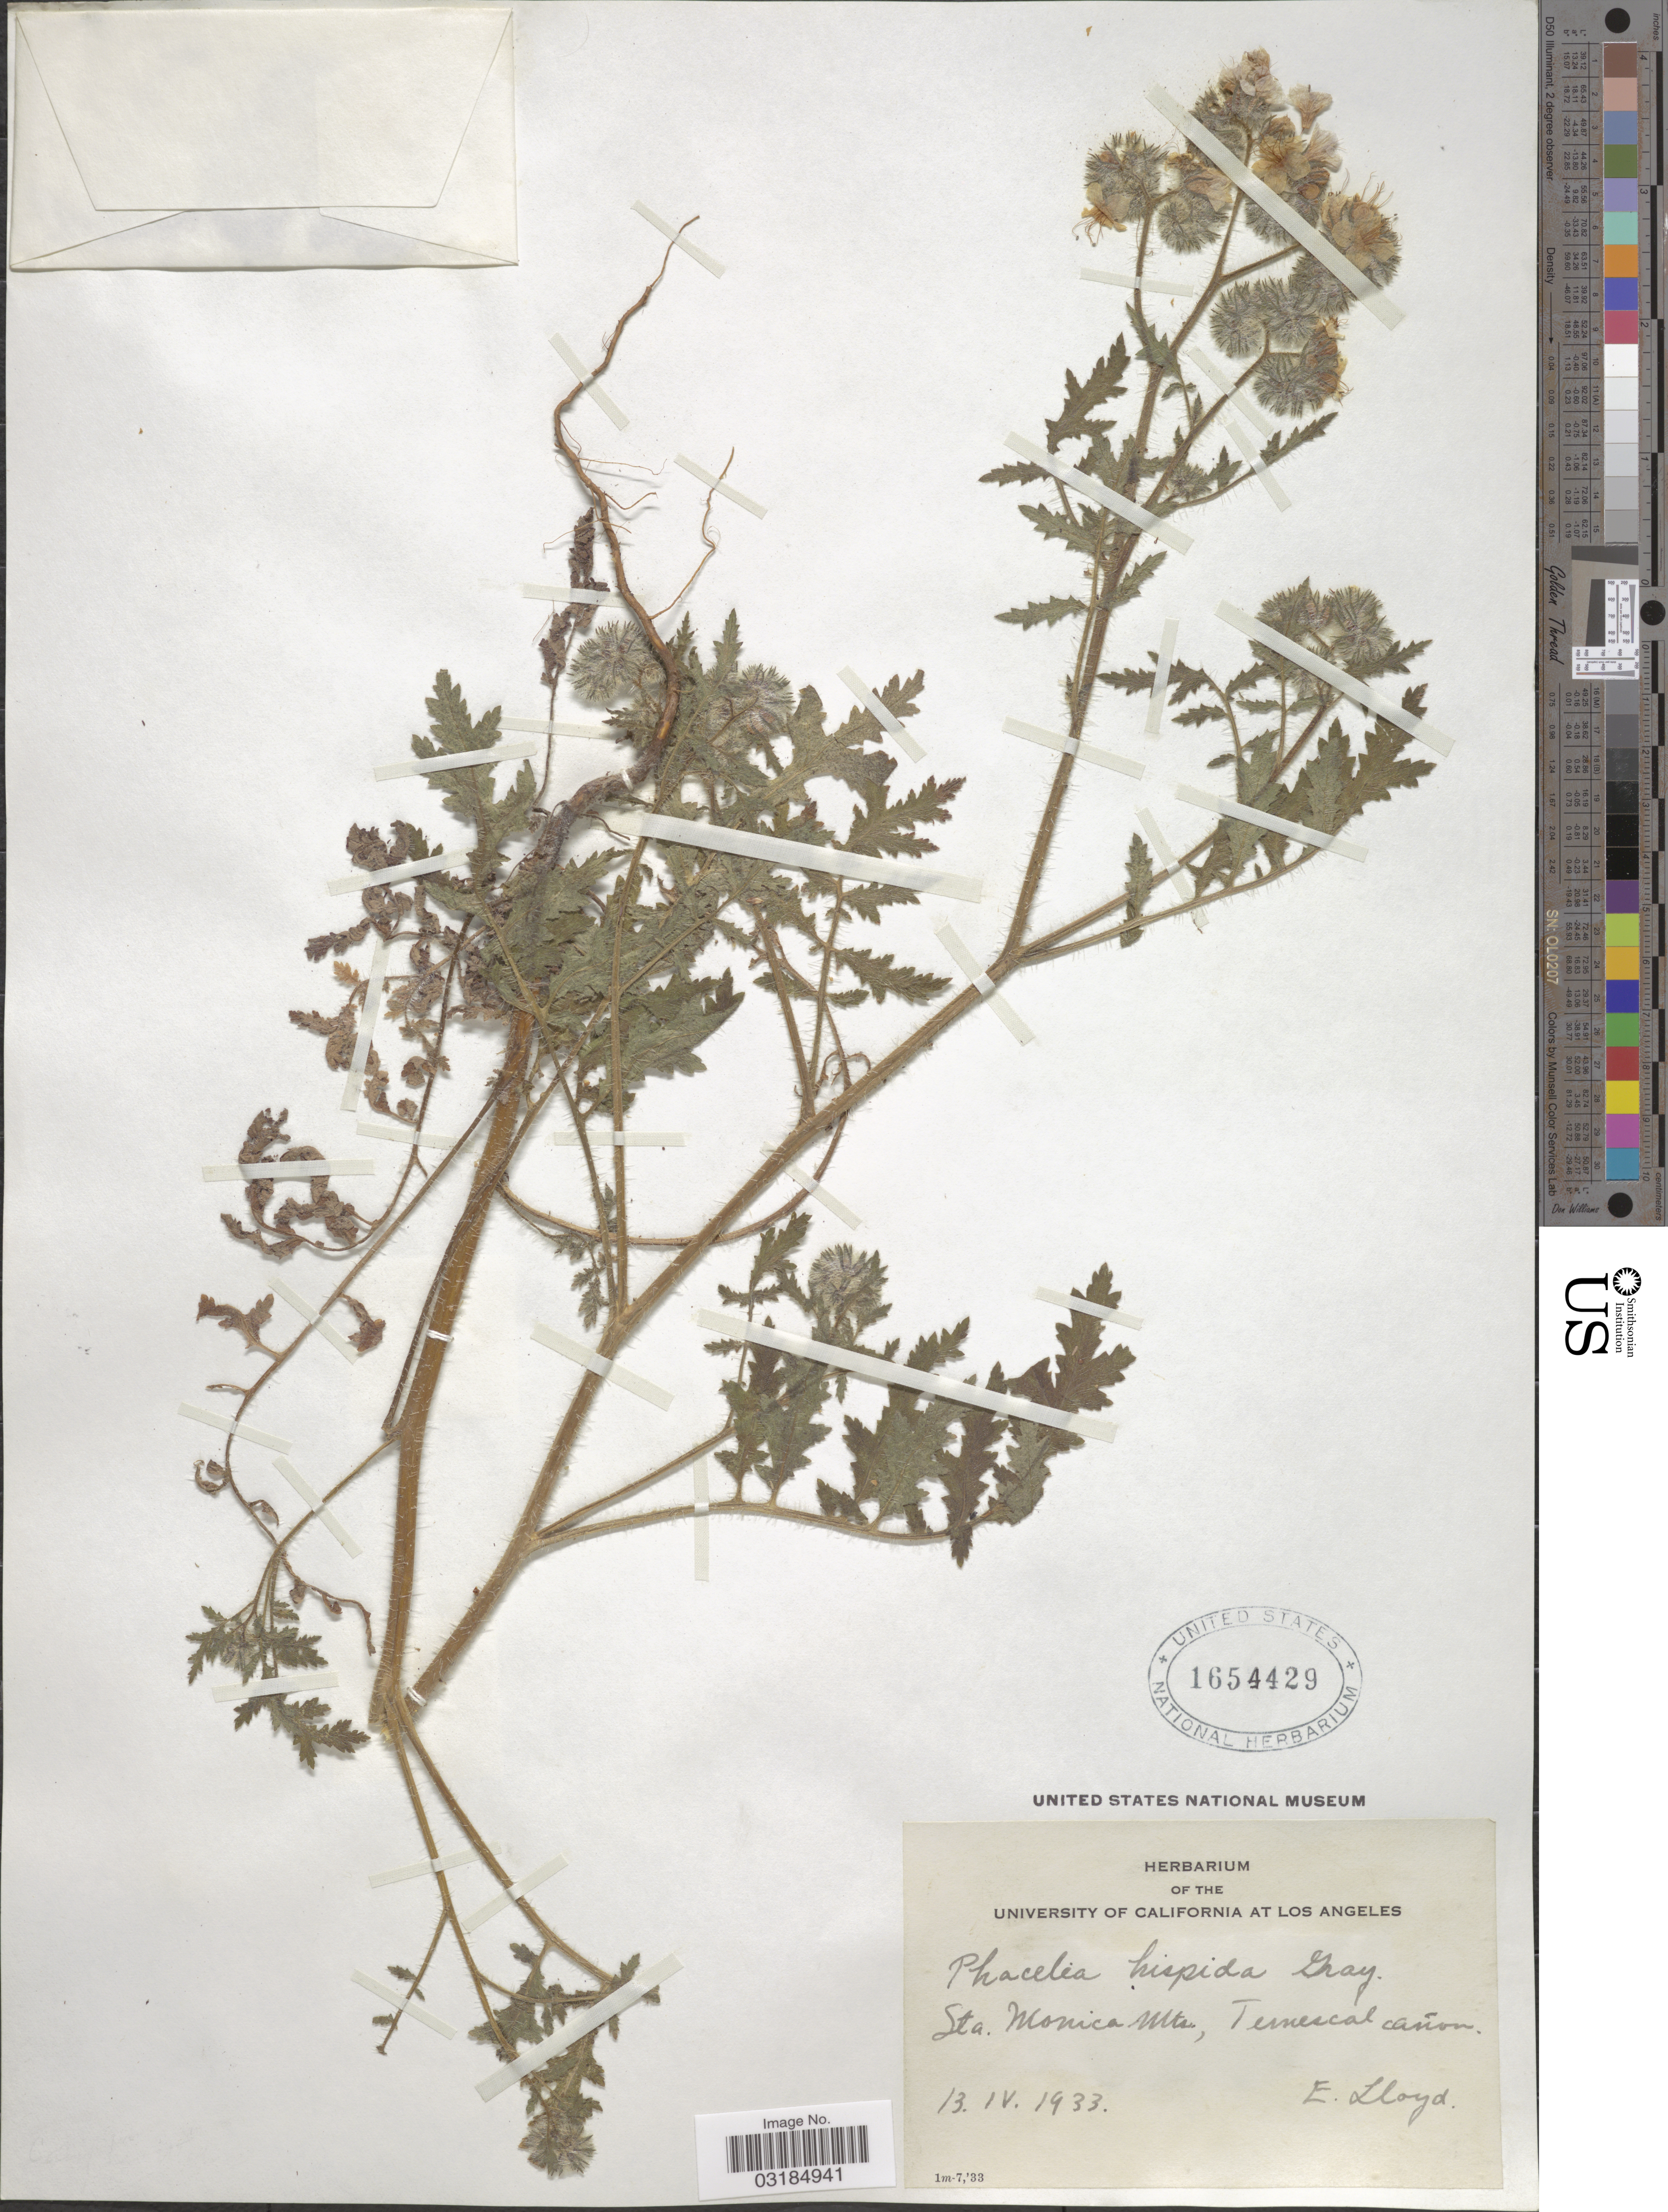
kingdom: Plantae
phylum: Tracheophyta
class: Magnoliopsida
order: Boraginales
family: Hydrophyllaceae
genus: Phacelia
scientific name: Phacelia cicutaria var. hispida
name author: (A. Gray) J.T. Howell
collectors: E. Lloyd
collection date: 1933-04-13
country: United States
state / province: California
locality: Sta. Monica Mts., Temescal cañon.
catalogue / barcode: US 1654429